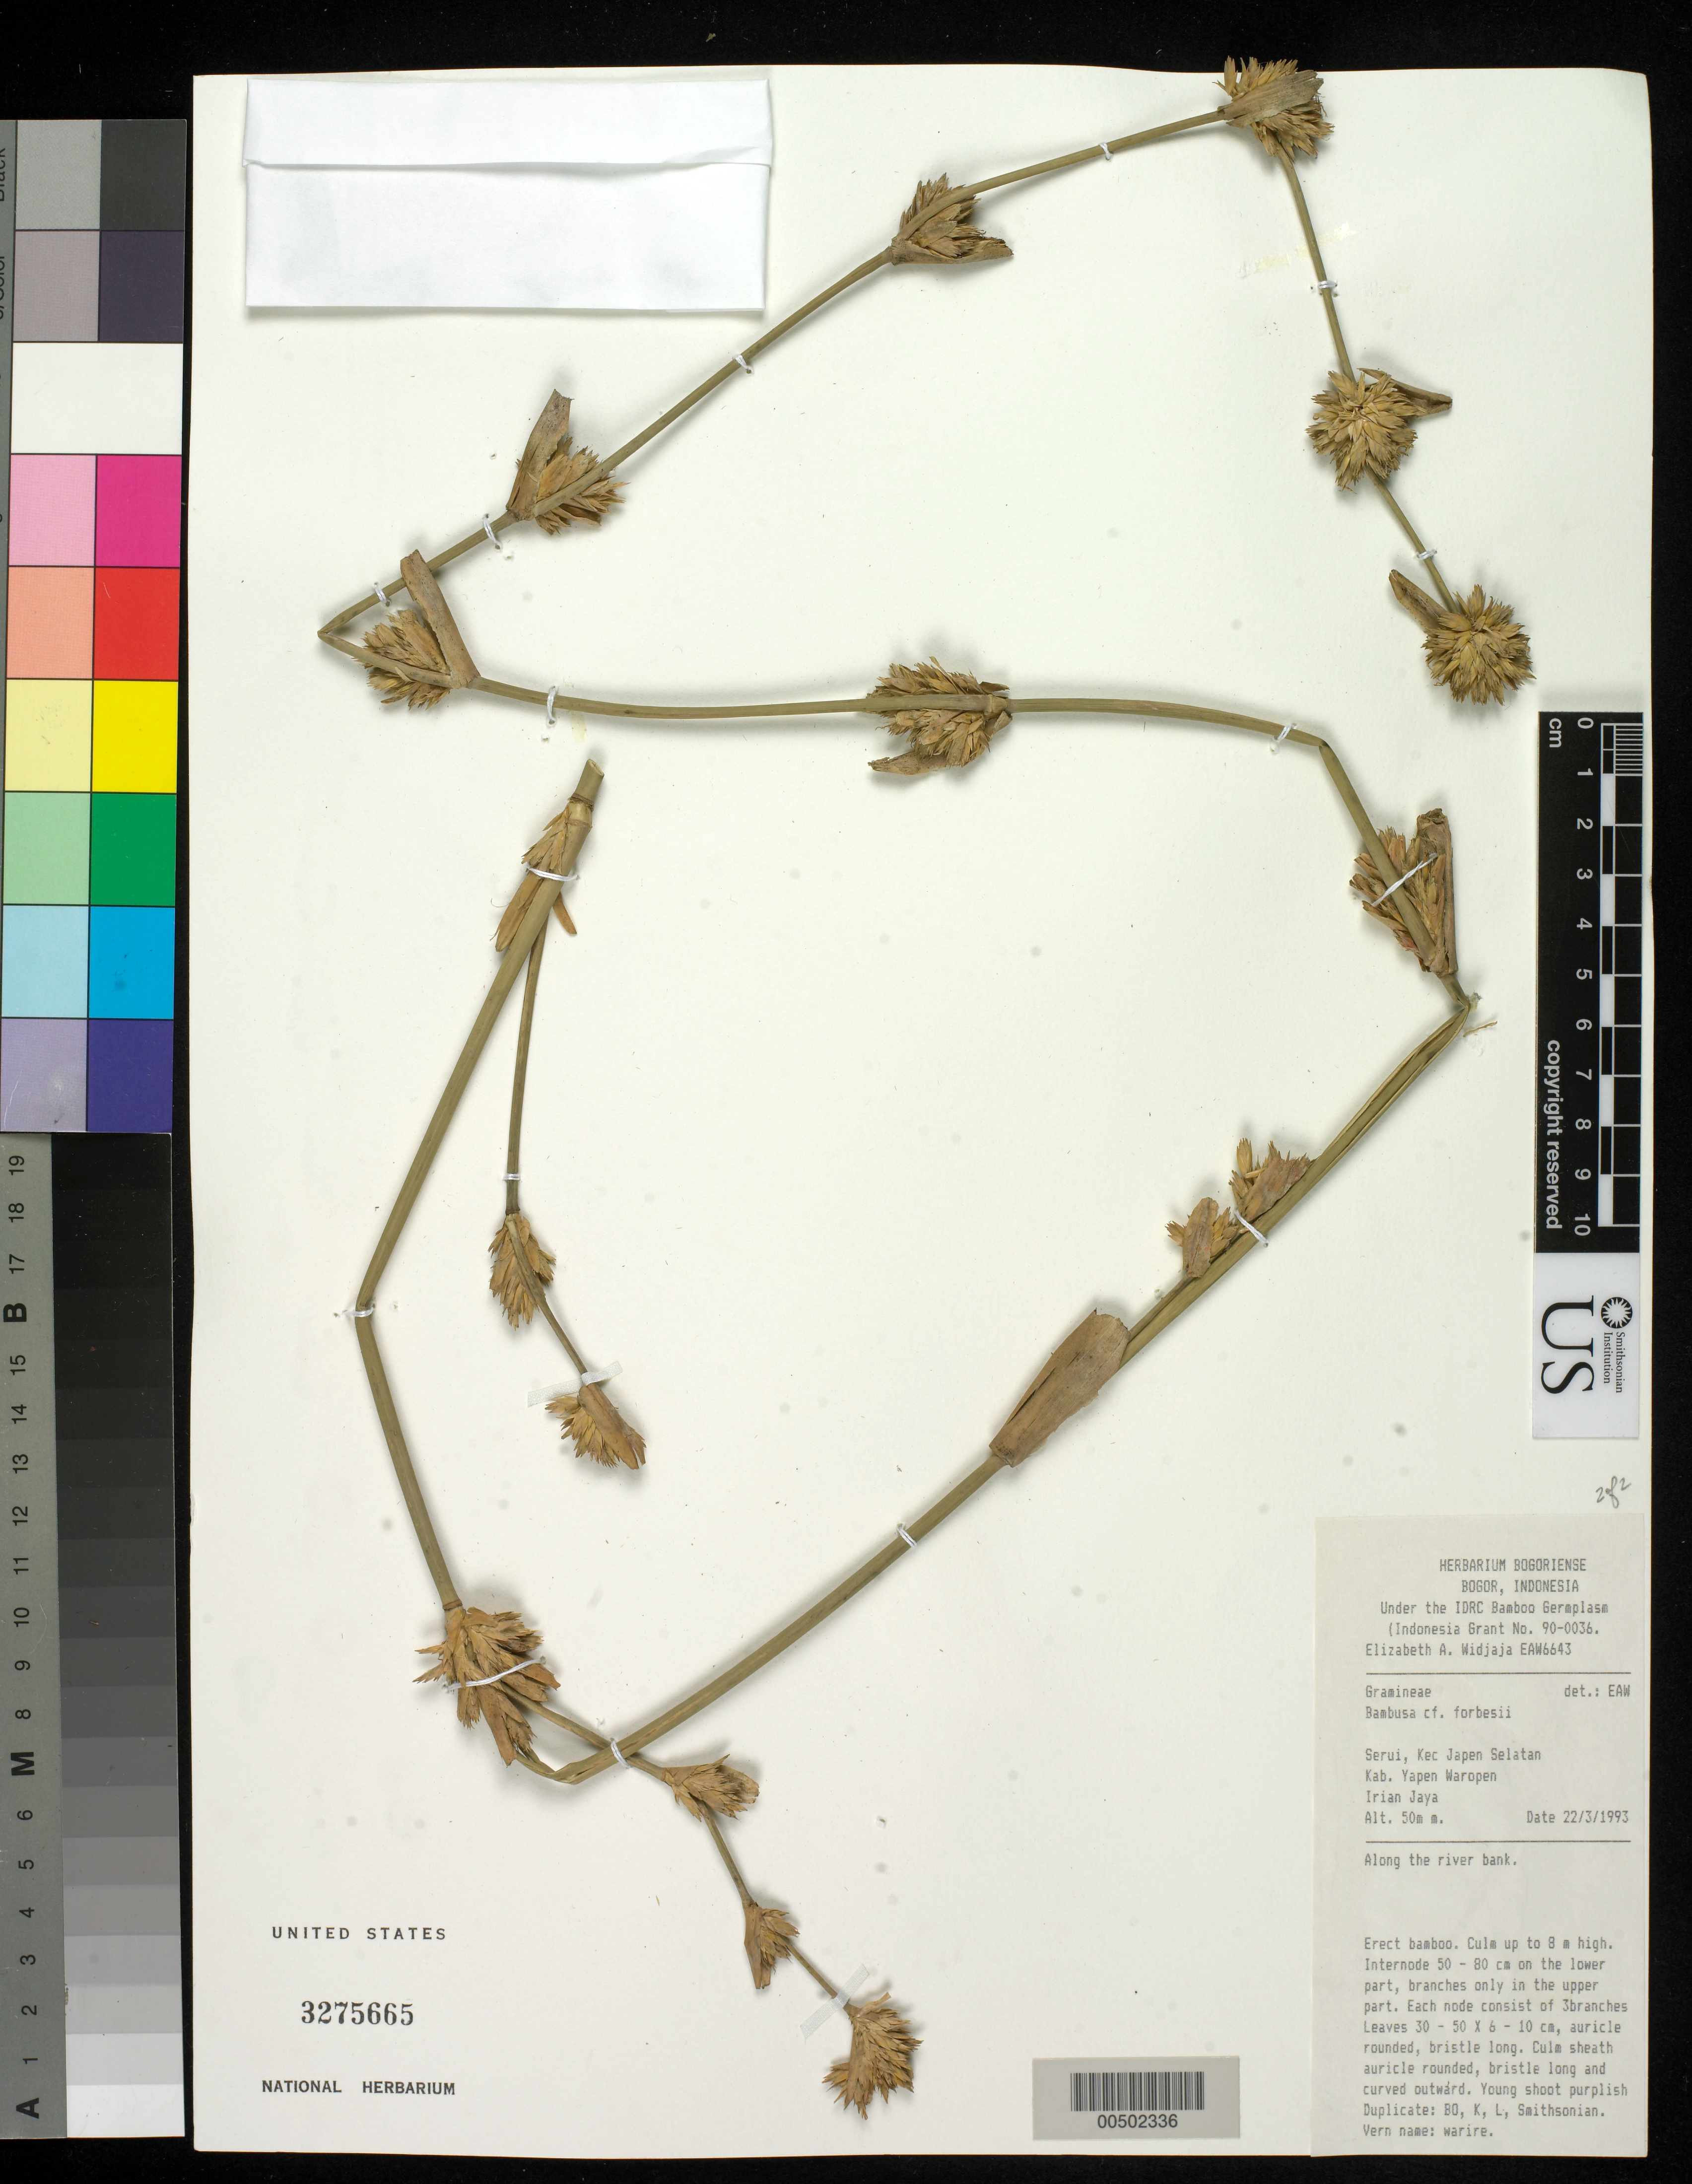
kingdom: Plantae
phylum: Tracheophyta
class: Liliopsida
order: Poales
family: Poaceae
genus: Neololeba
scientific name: Neololeba atra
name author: (Lindl.) Widjaja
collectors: E. A. Widjaja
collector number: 6643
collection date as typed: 22 Mar 1993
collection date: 1993-03-22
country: Indonesia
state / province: Papua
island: New Guinea Island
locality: Serui, kec. japen selatan, kab. yapen waropen, irian jaya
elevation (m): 50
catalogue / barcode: US 3275665